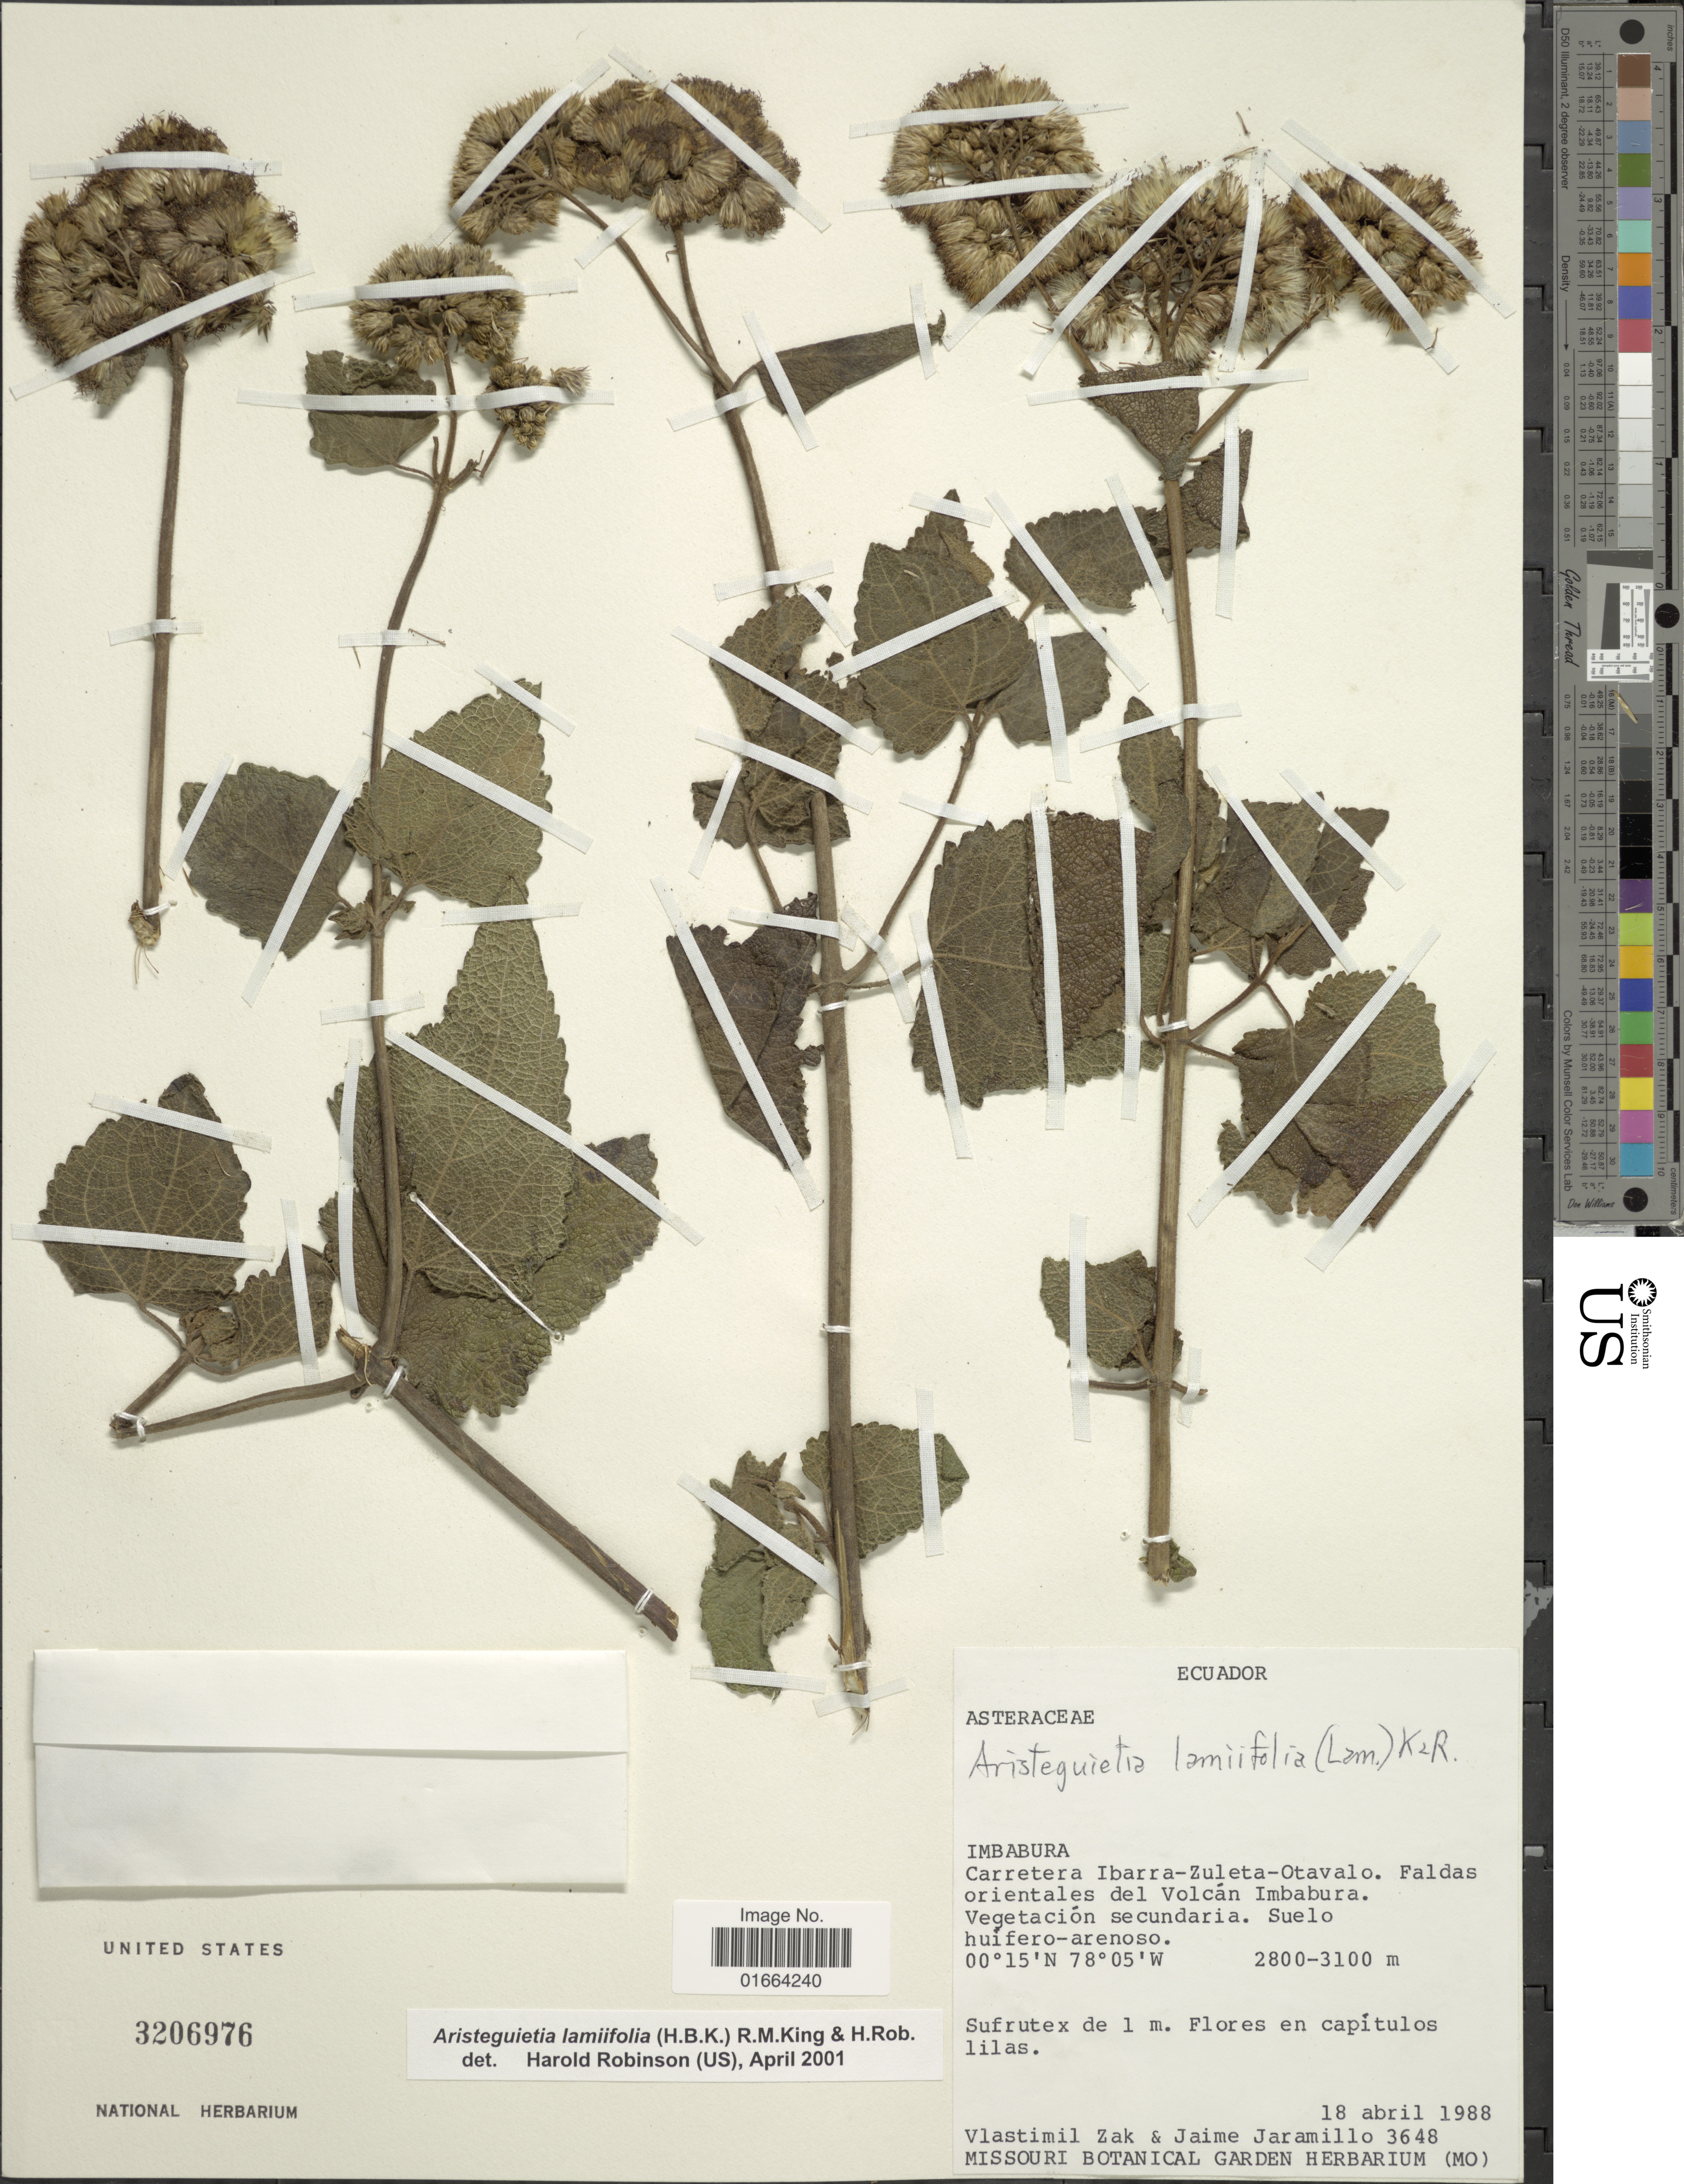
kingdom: Plantae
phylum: Tracheophyta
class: Magnoliopsida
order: Asterales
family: Asteraceae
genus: Aristeguietia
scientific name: Aristeguietia lamiifolia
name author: (Kunth) R.M. King & H. Rob.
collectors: V. Zak & J. Jaramillo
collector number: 3648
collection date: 1988-04-18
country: Ecuador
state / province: Imbabura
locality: Carretera Ibarra-Zuleta-Otavelo. Faldas orientales del Volcán Imbabura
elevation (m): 2800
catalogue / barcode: US 3206976